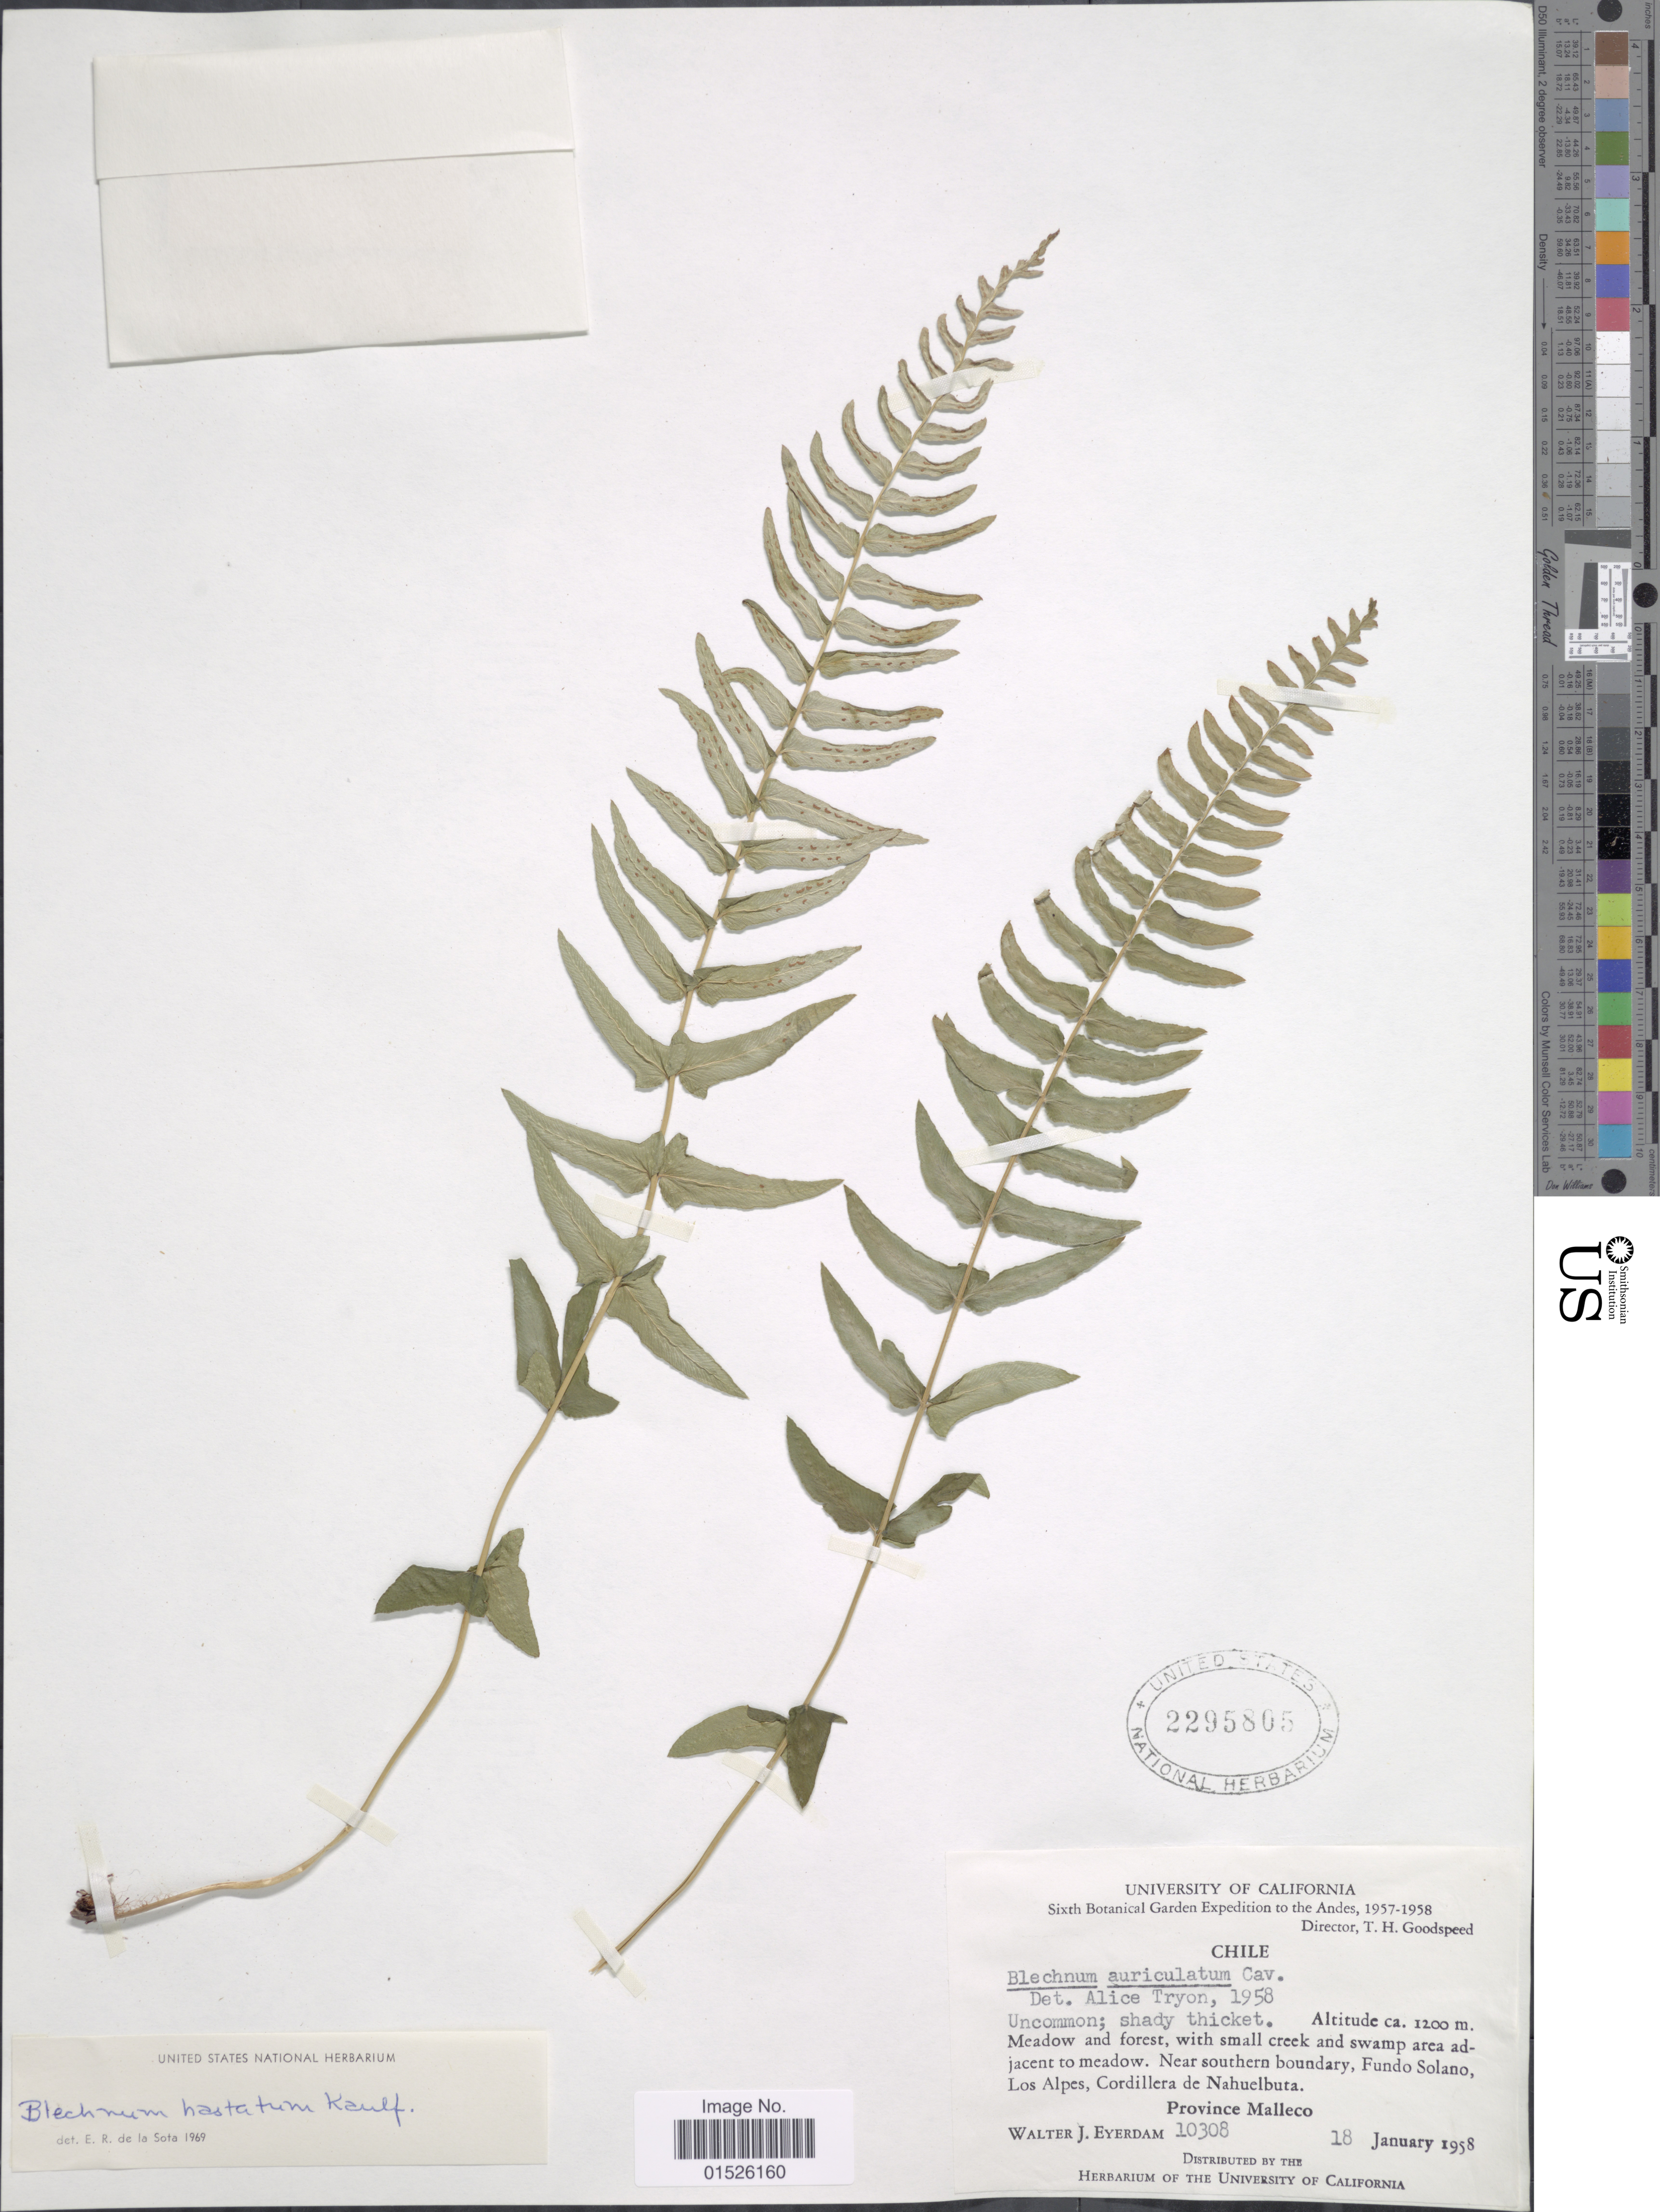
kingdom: Plantae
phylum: Tracheophyta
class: Polypodiopsida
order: Polypodiales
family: Blechnaceae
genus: Blechnum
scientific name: Blechnum hastatum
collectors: W. J. Eyerdam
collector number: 10308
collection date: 1958-01-18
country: Chile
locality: Chile, Near southern boundary, Fundo Solano, Los Alpes, Cordillera de Nahuelbuta, Province Malleco.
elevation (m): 1200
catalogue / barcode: US 2295805